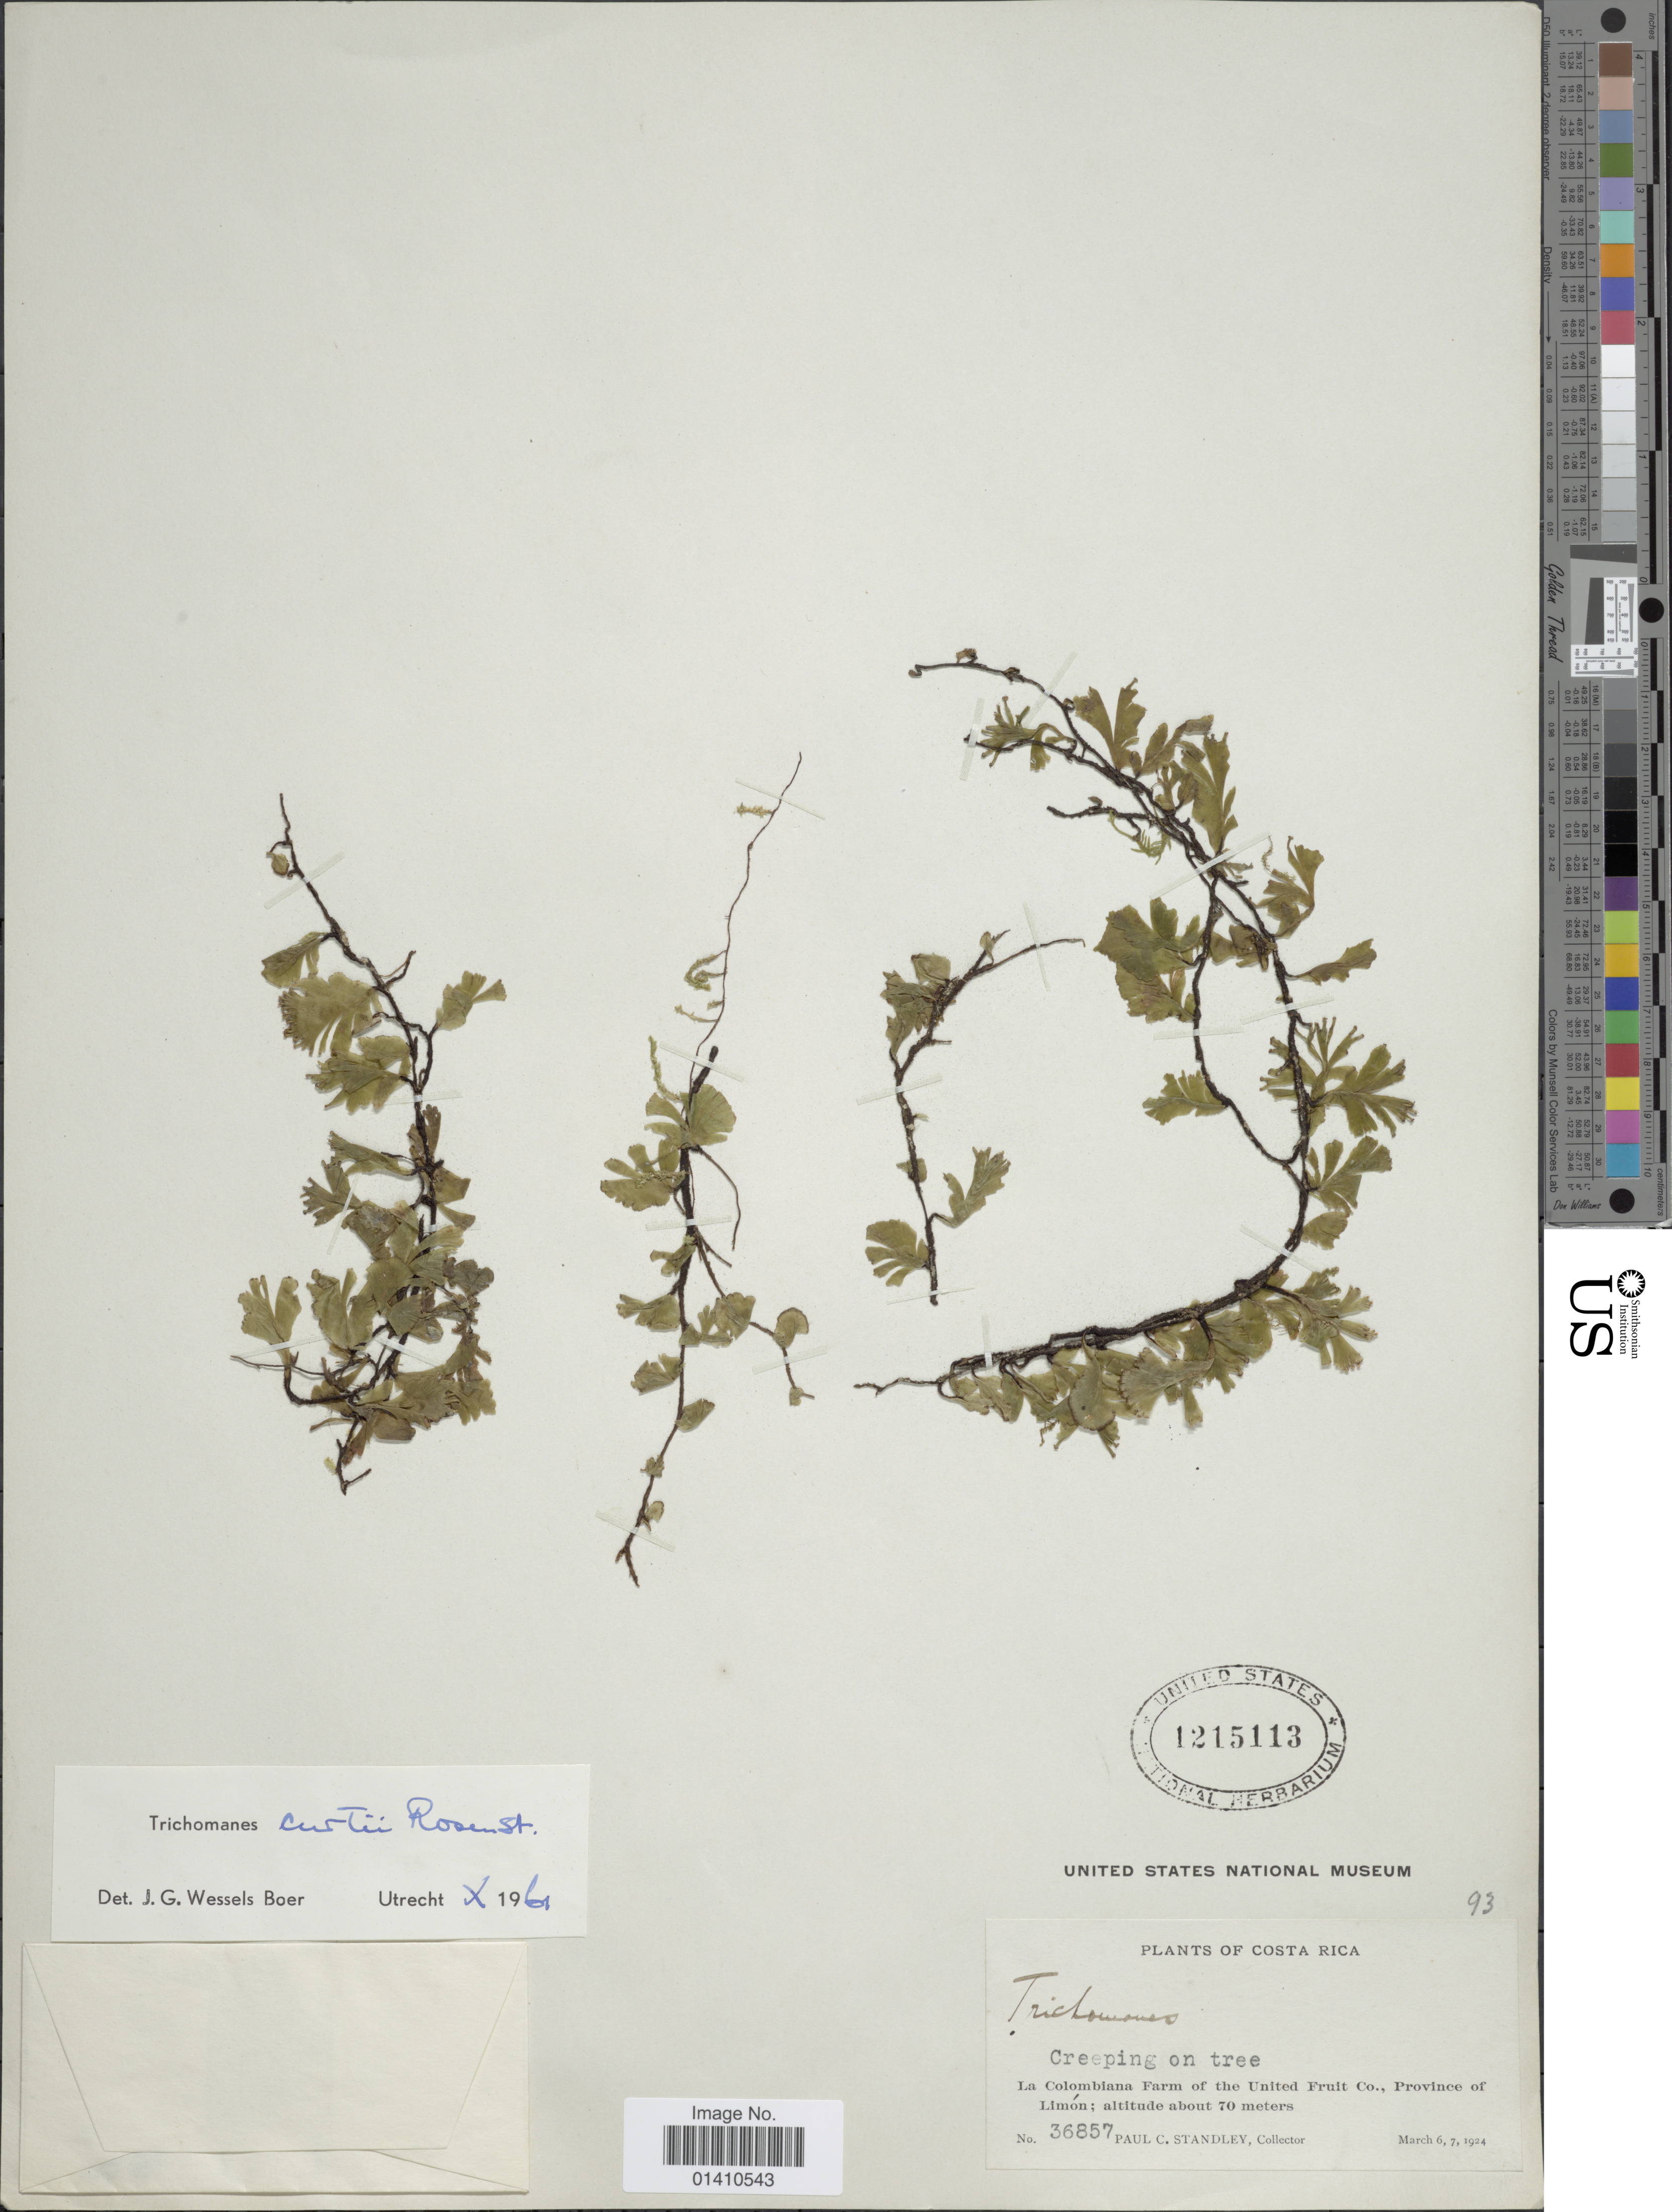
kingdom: Plantae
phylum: Tracheophyta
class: Polypodiopsida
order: Hymenophyllales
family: Hymenophyllaceae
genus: Didymoglossum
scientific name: Didymoglossum curtii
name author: (Rosenst.) Pic. Serm.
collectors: P. C. Standley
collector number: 36857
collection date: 1924-03-06/1924-03-07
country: Costa Rica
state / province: Limón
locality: La Colombiana Farm of the United Fruit Co.,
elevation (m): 70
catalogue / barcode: US 1215113